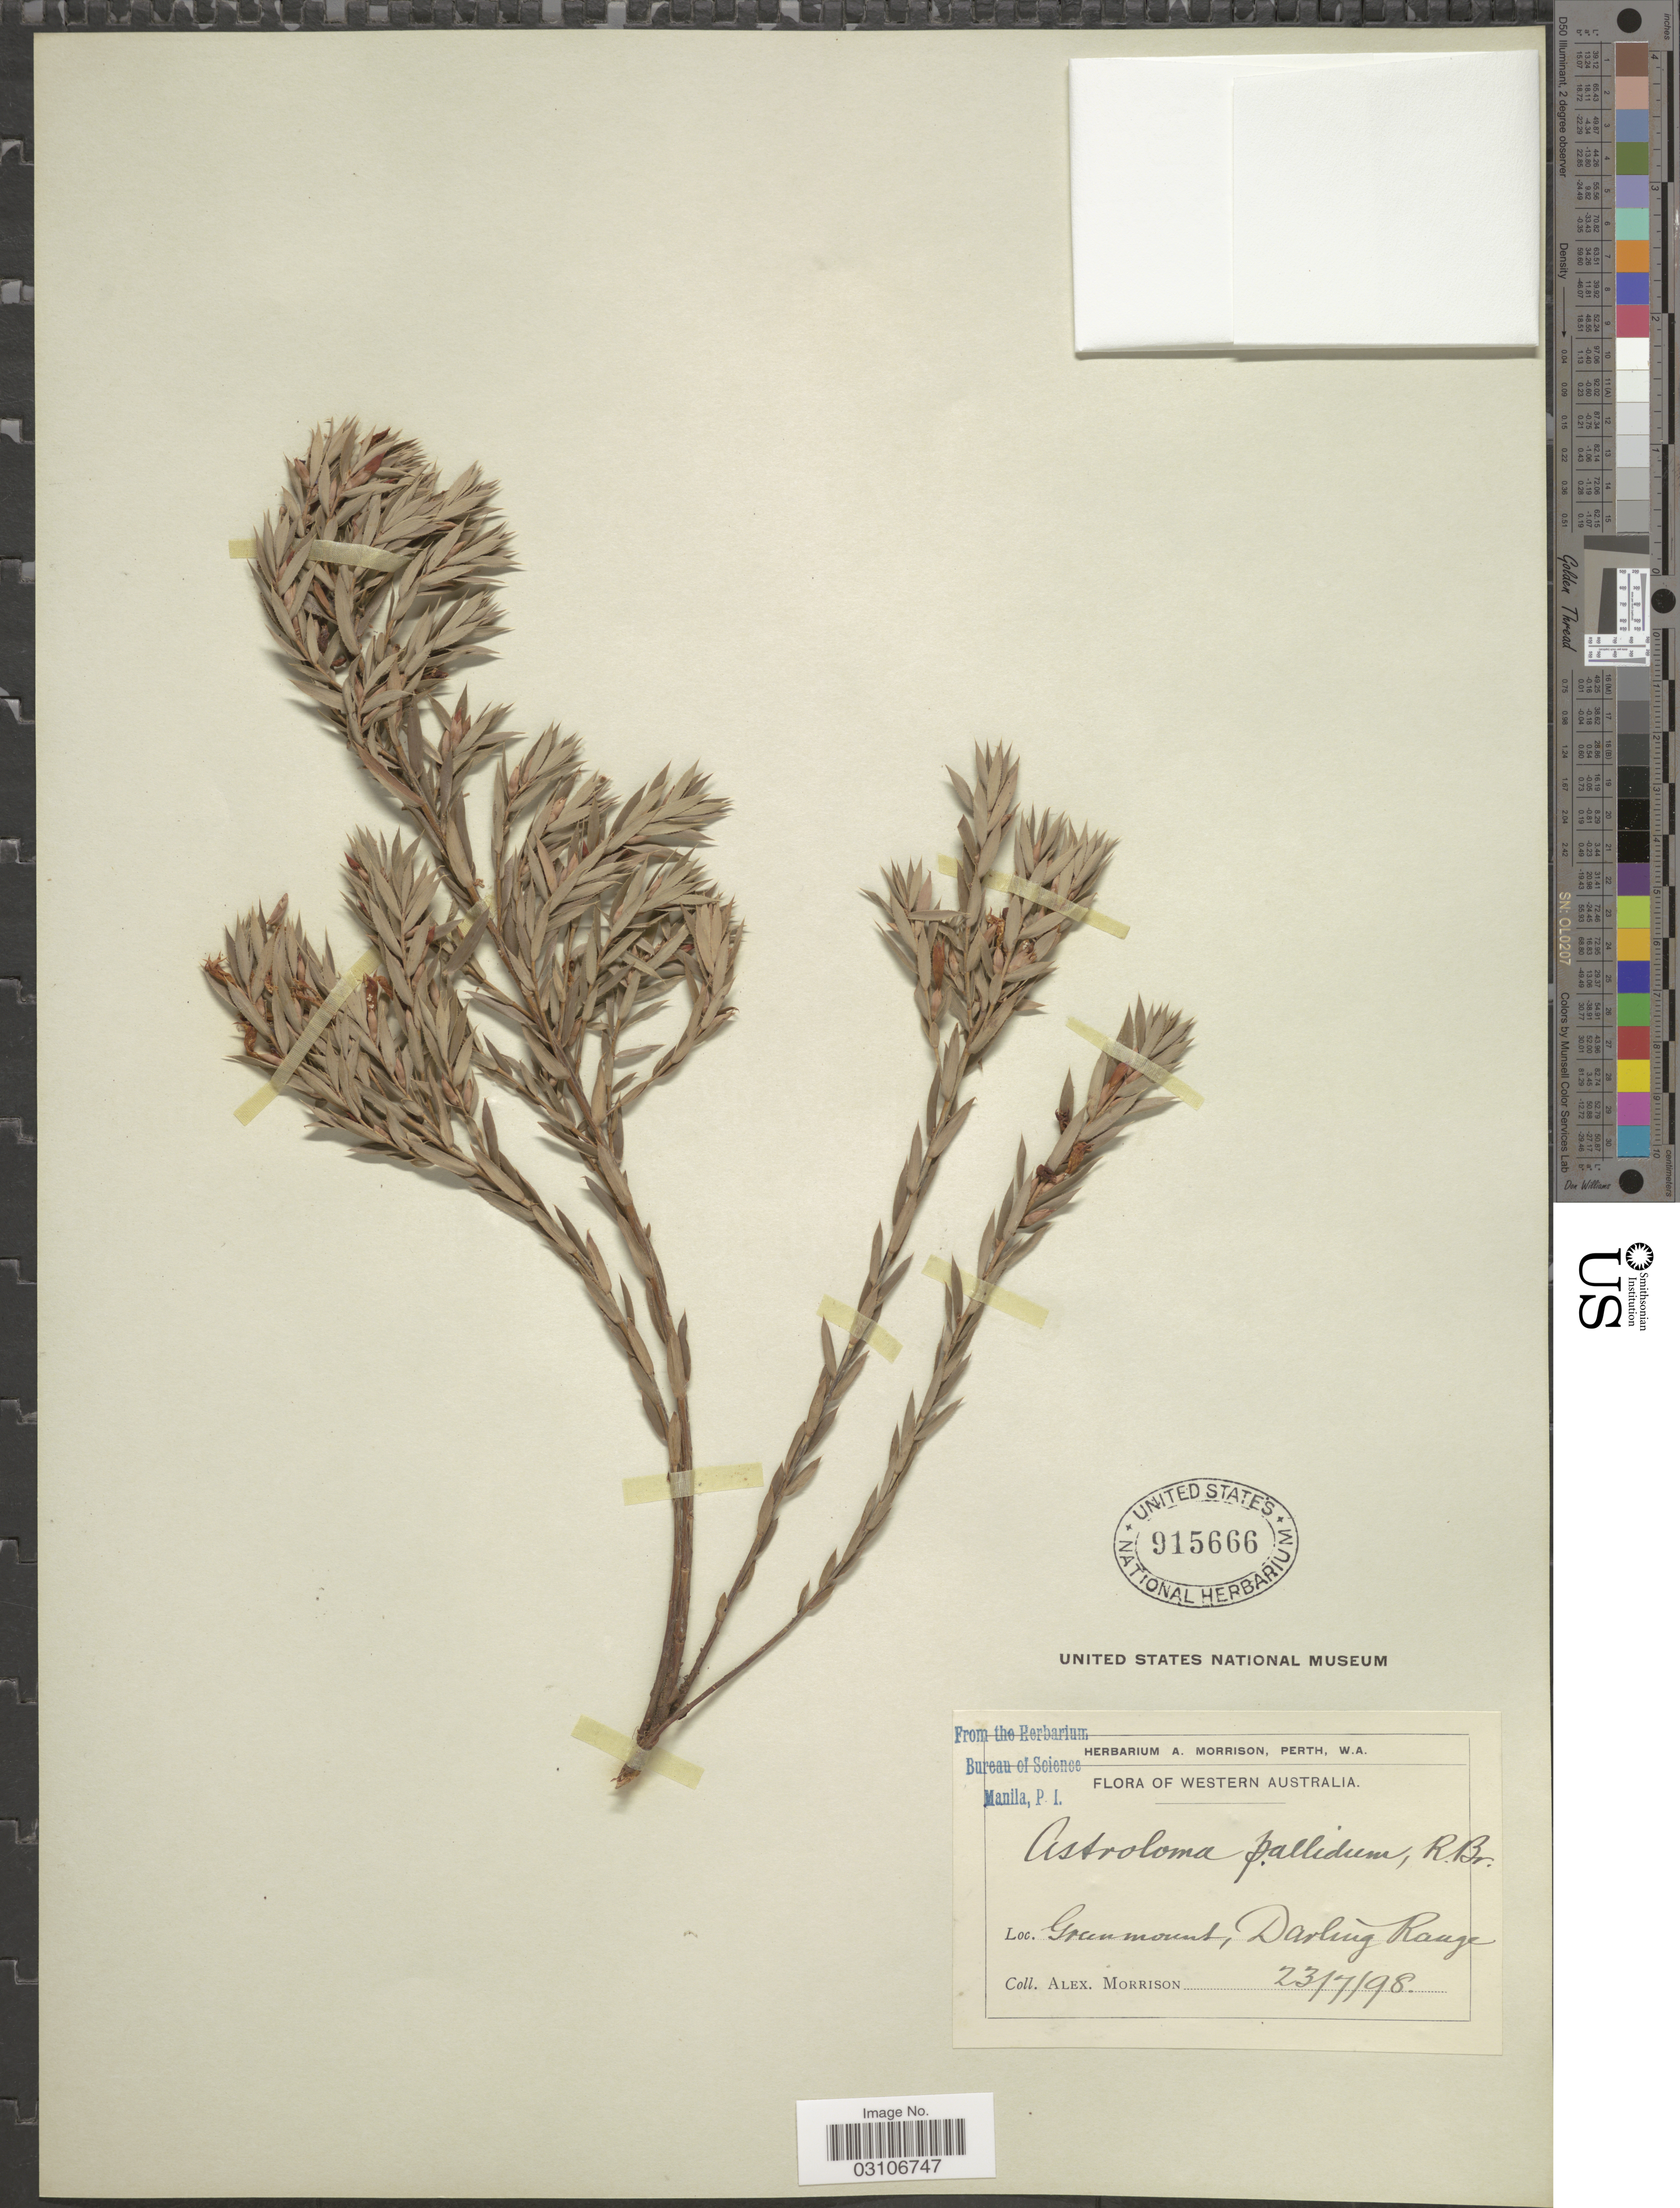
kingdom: Plantae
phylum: Tracheophyta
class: Magnoliopsida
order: Ericales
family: Ericaceae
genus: Astroloma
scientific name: Astroloma pallidum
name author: R. Br.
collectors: A. Morrison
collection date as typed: Transcribed d/m/y: 23/7/98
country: Australia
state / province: Western Australia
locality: Gran mount, Darling Range.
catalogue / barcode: US 915666